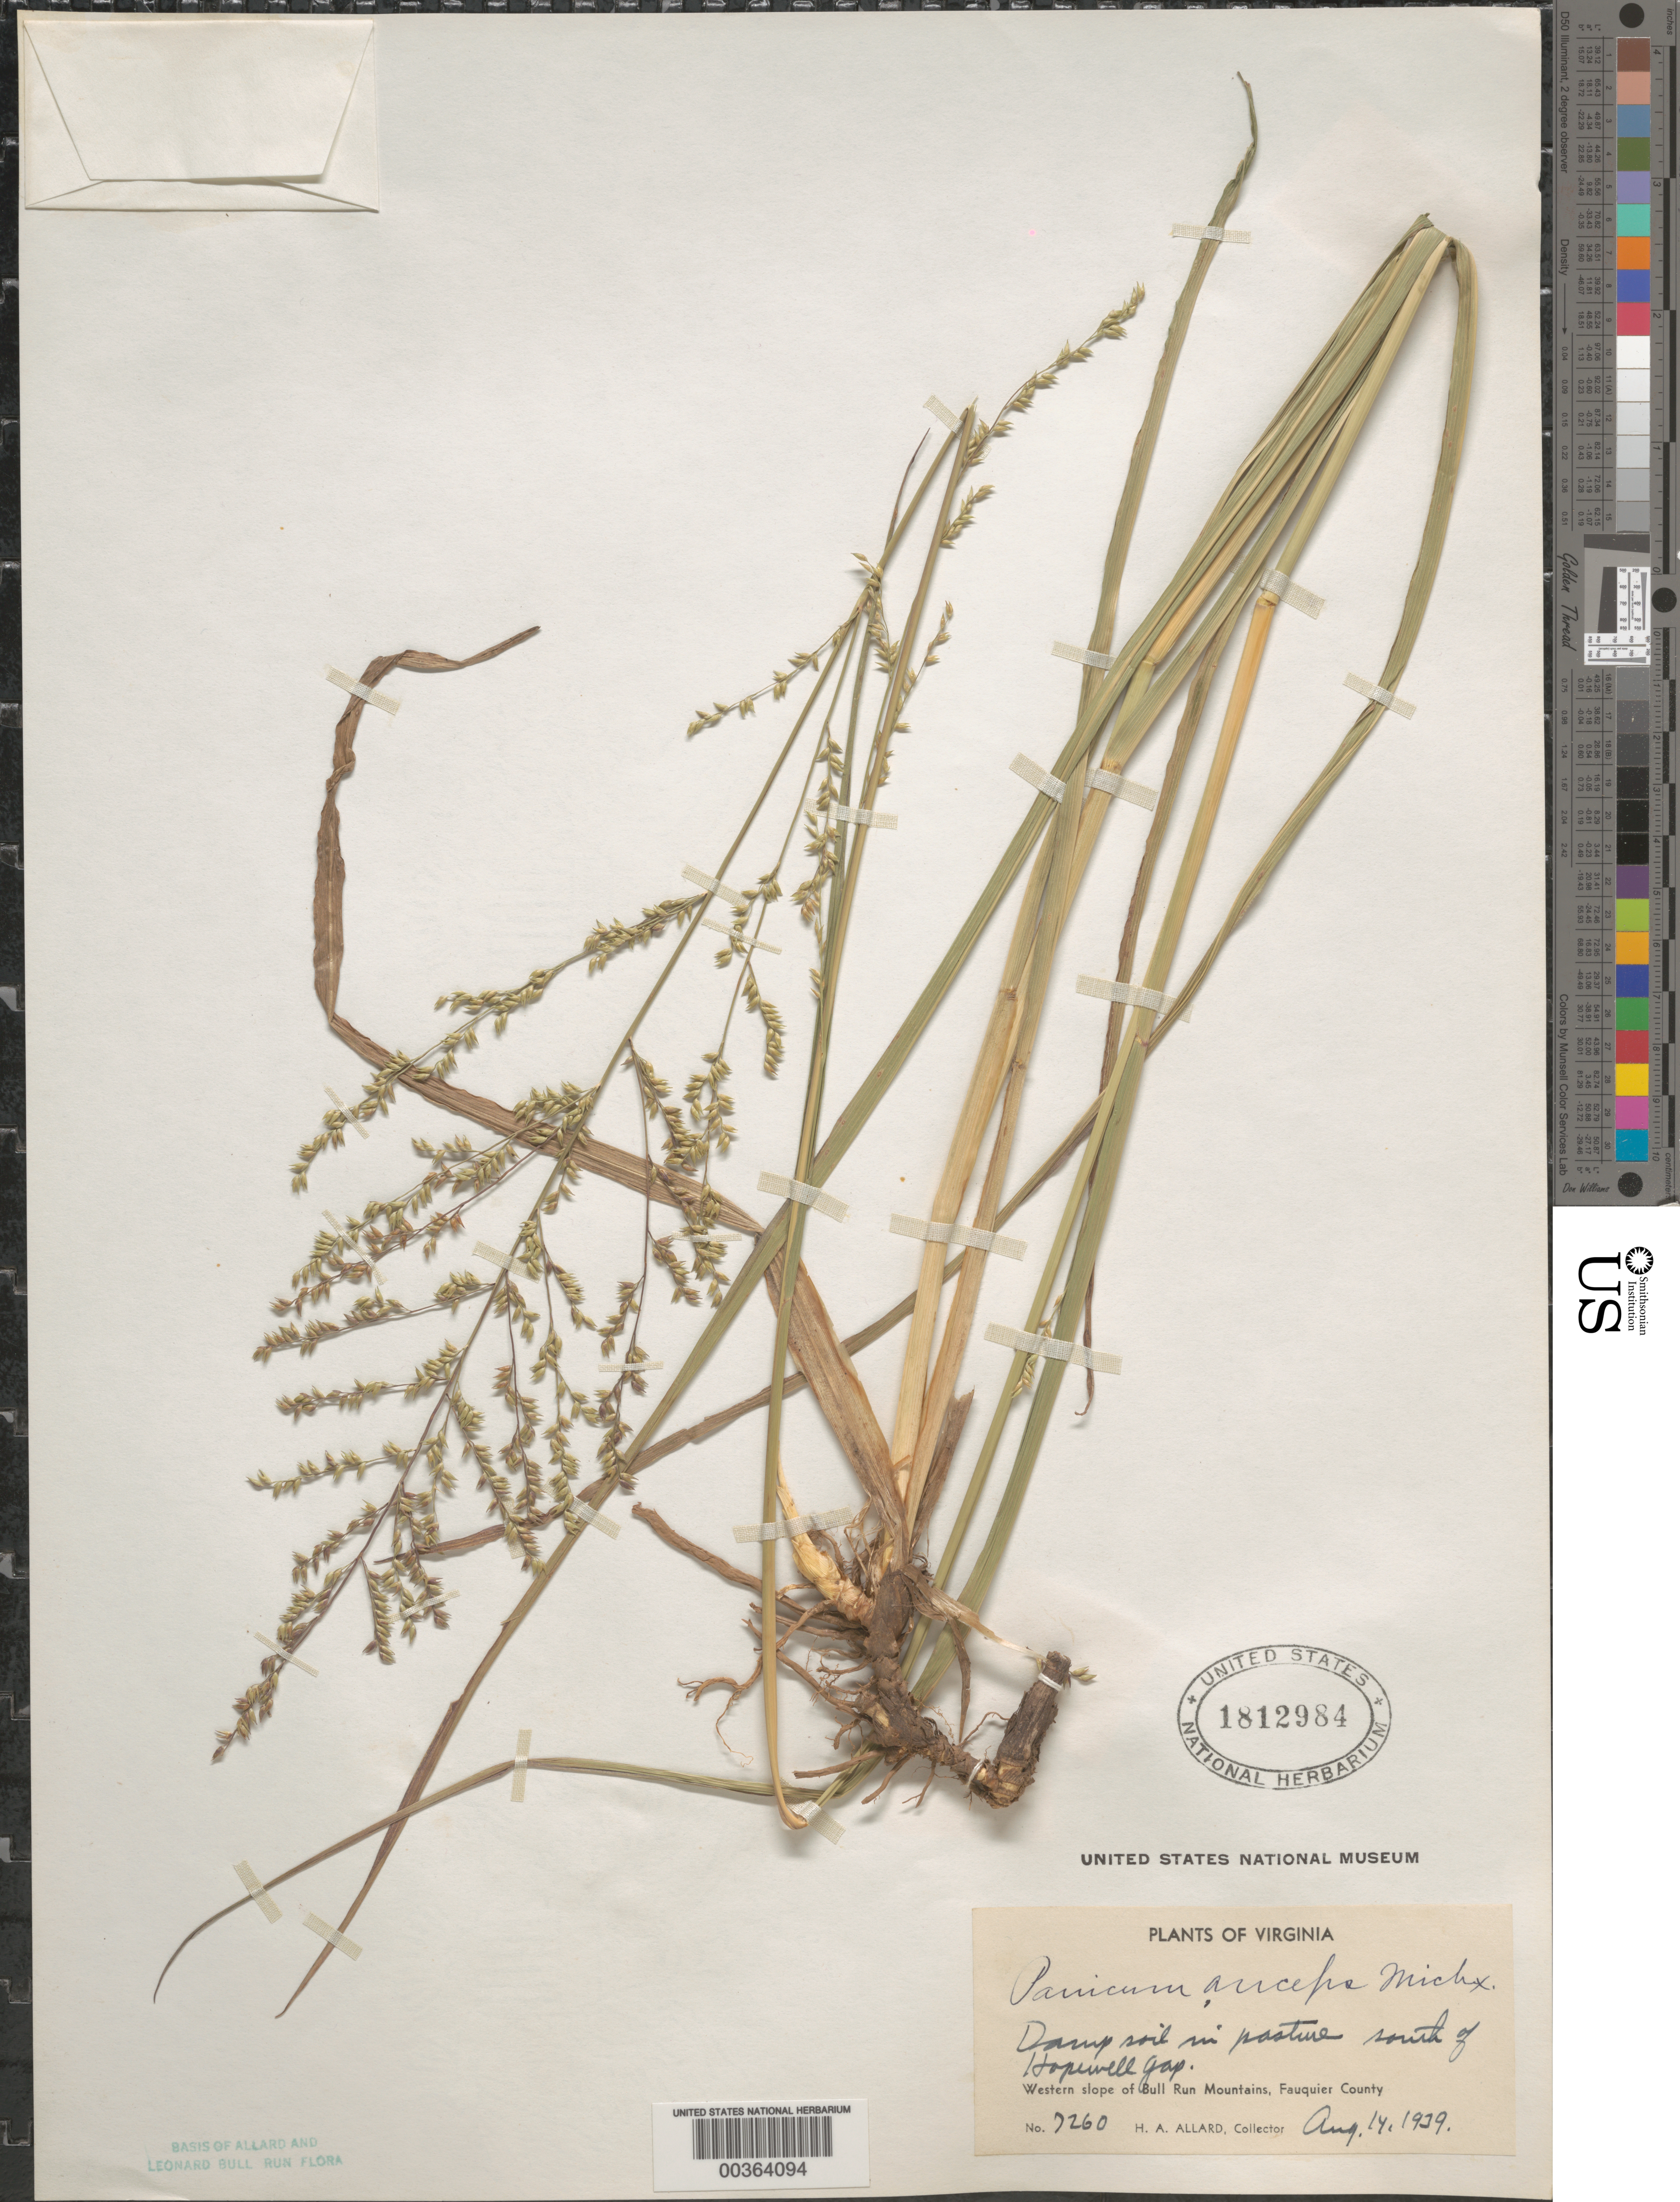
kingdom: Plantae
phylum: Tracheophyta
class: Liliopsida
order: Poales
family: Poaceae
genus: Coleataenia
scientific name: Coleataenia anceps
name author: (Michx.) Soreng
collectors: H. A. Allard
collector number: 7260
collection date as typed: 14 Aug 1939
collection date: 1939-08-14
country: United States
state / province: Virginia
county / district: Fauquier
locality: South of Hopewell Gap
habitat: Damp soil in pasture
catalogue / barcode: US 1812984